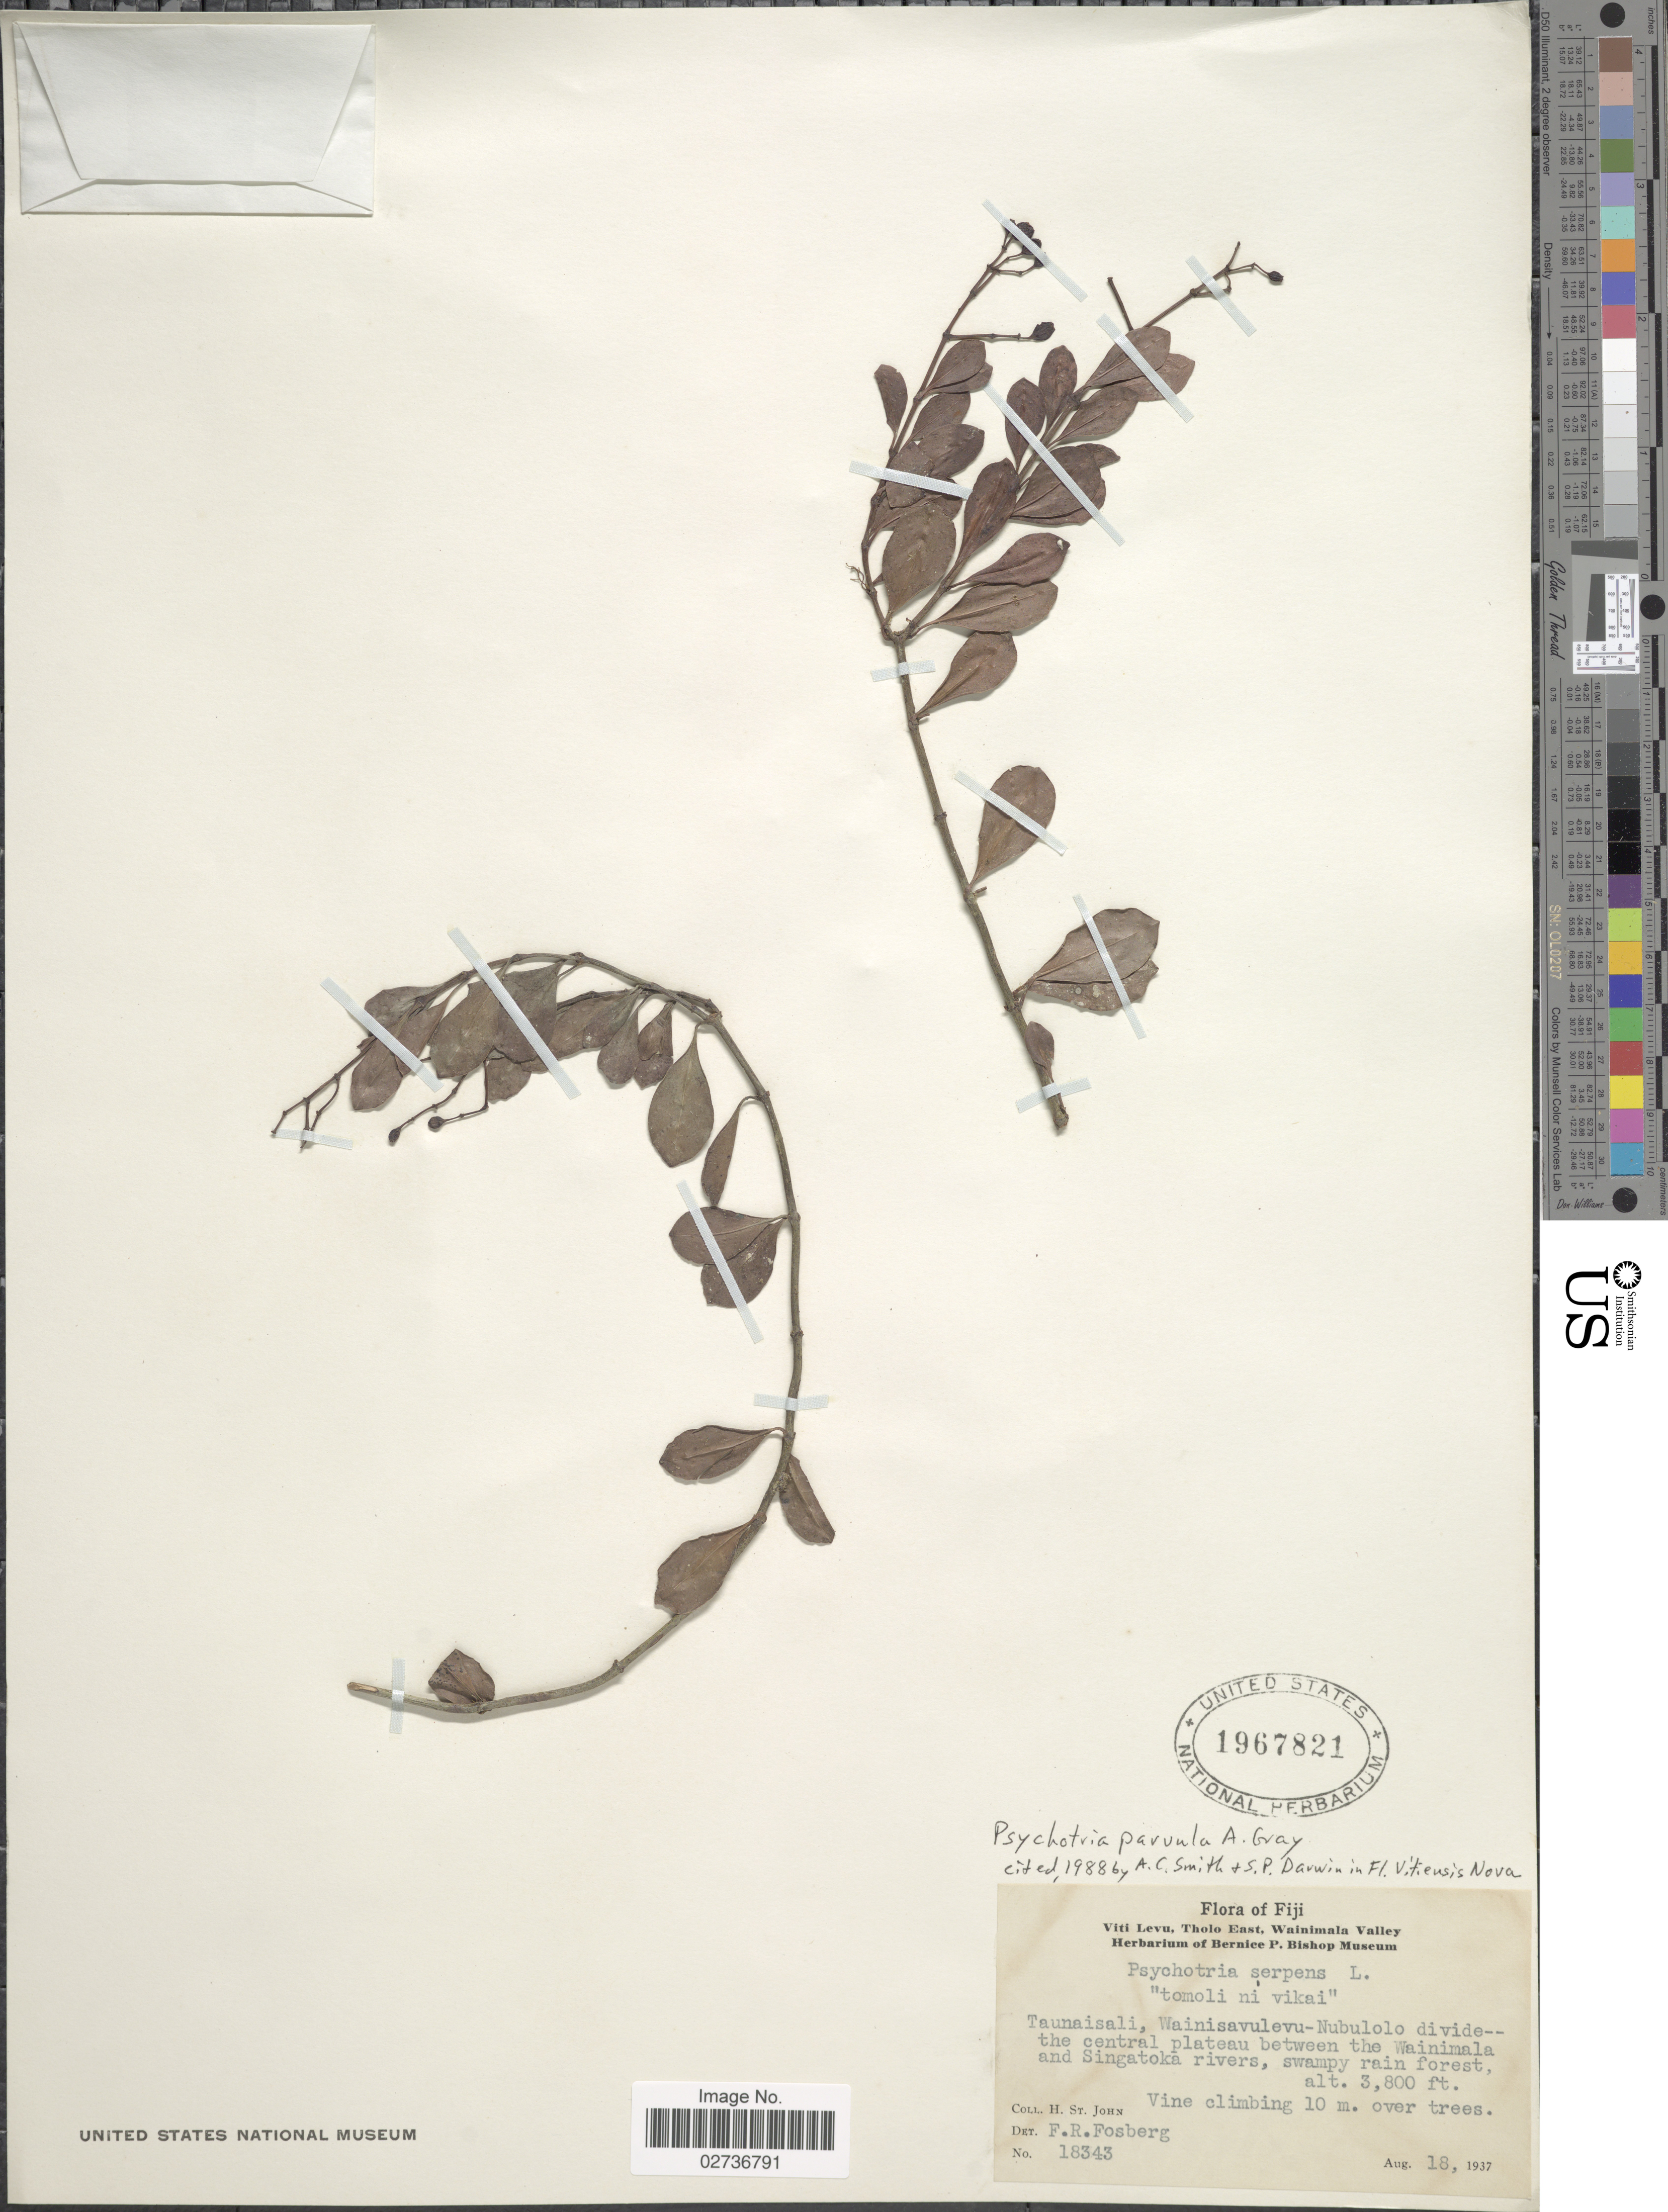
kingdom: Plantae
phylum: Tracheophyta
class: Magnoliopsida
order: Gentianales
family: Rubiaceae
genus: Psychotria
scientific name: Psychotria parvula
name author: A. Gray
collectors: H. St. John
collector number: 18343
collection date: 1937-08-18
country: Fiji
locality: Viti Levu, Tholo East, Wainimala Valley. Taunaisali, Wainisavulevu-Nubulolo divide--the central plateau between the Wainimala and Singatoka rivers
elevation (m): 1158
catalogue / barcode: US 1967821